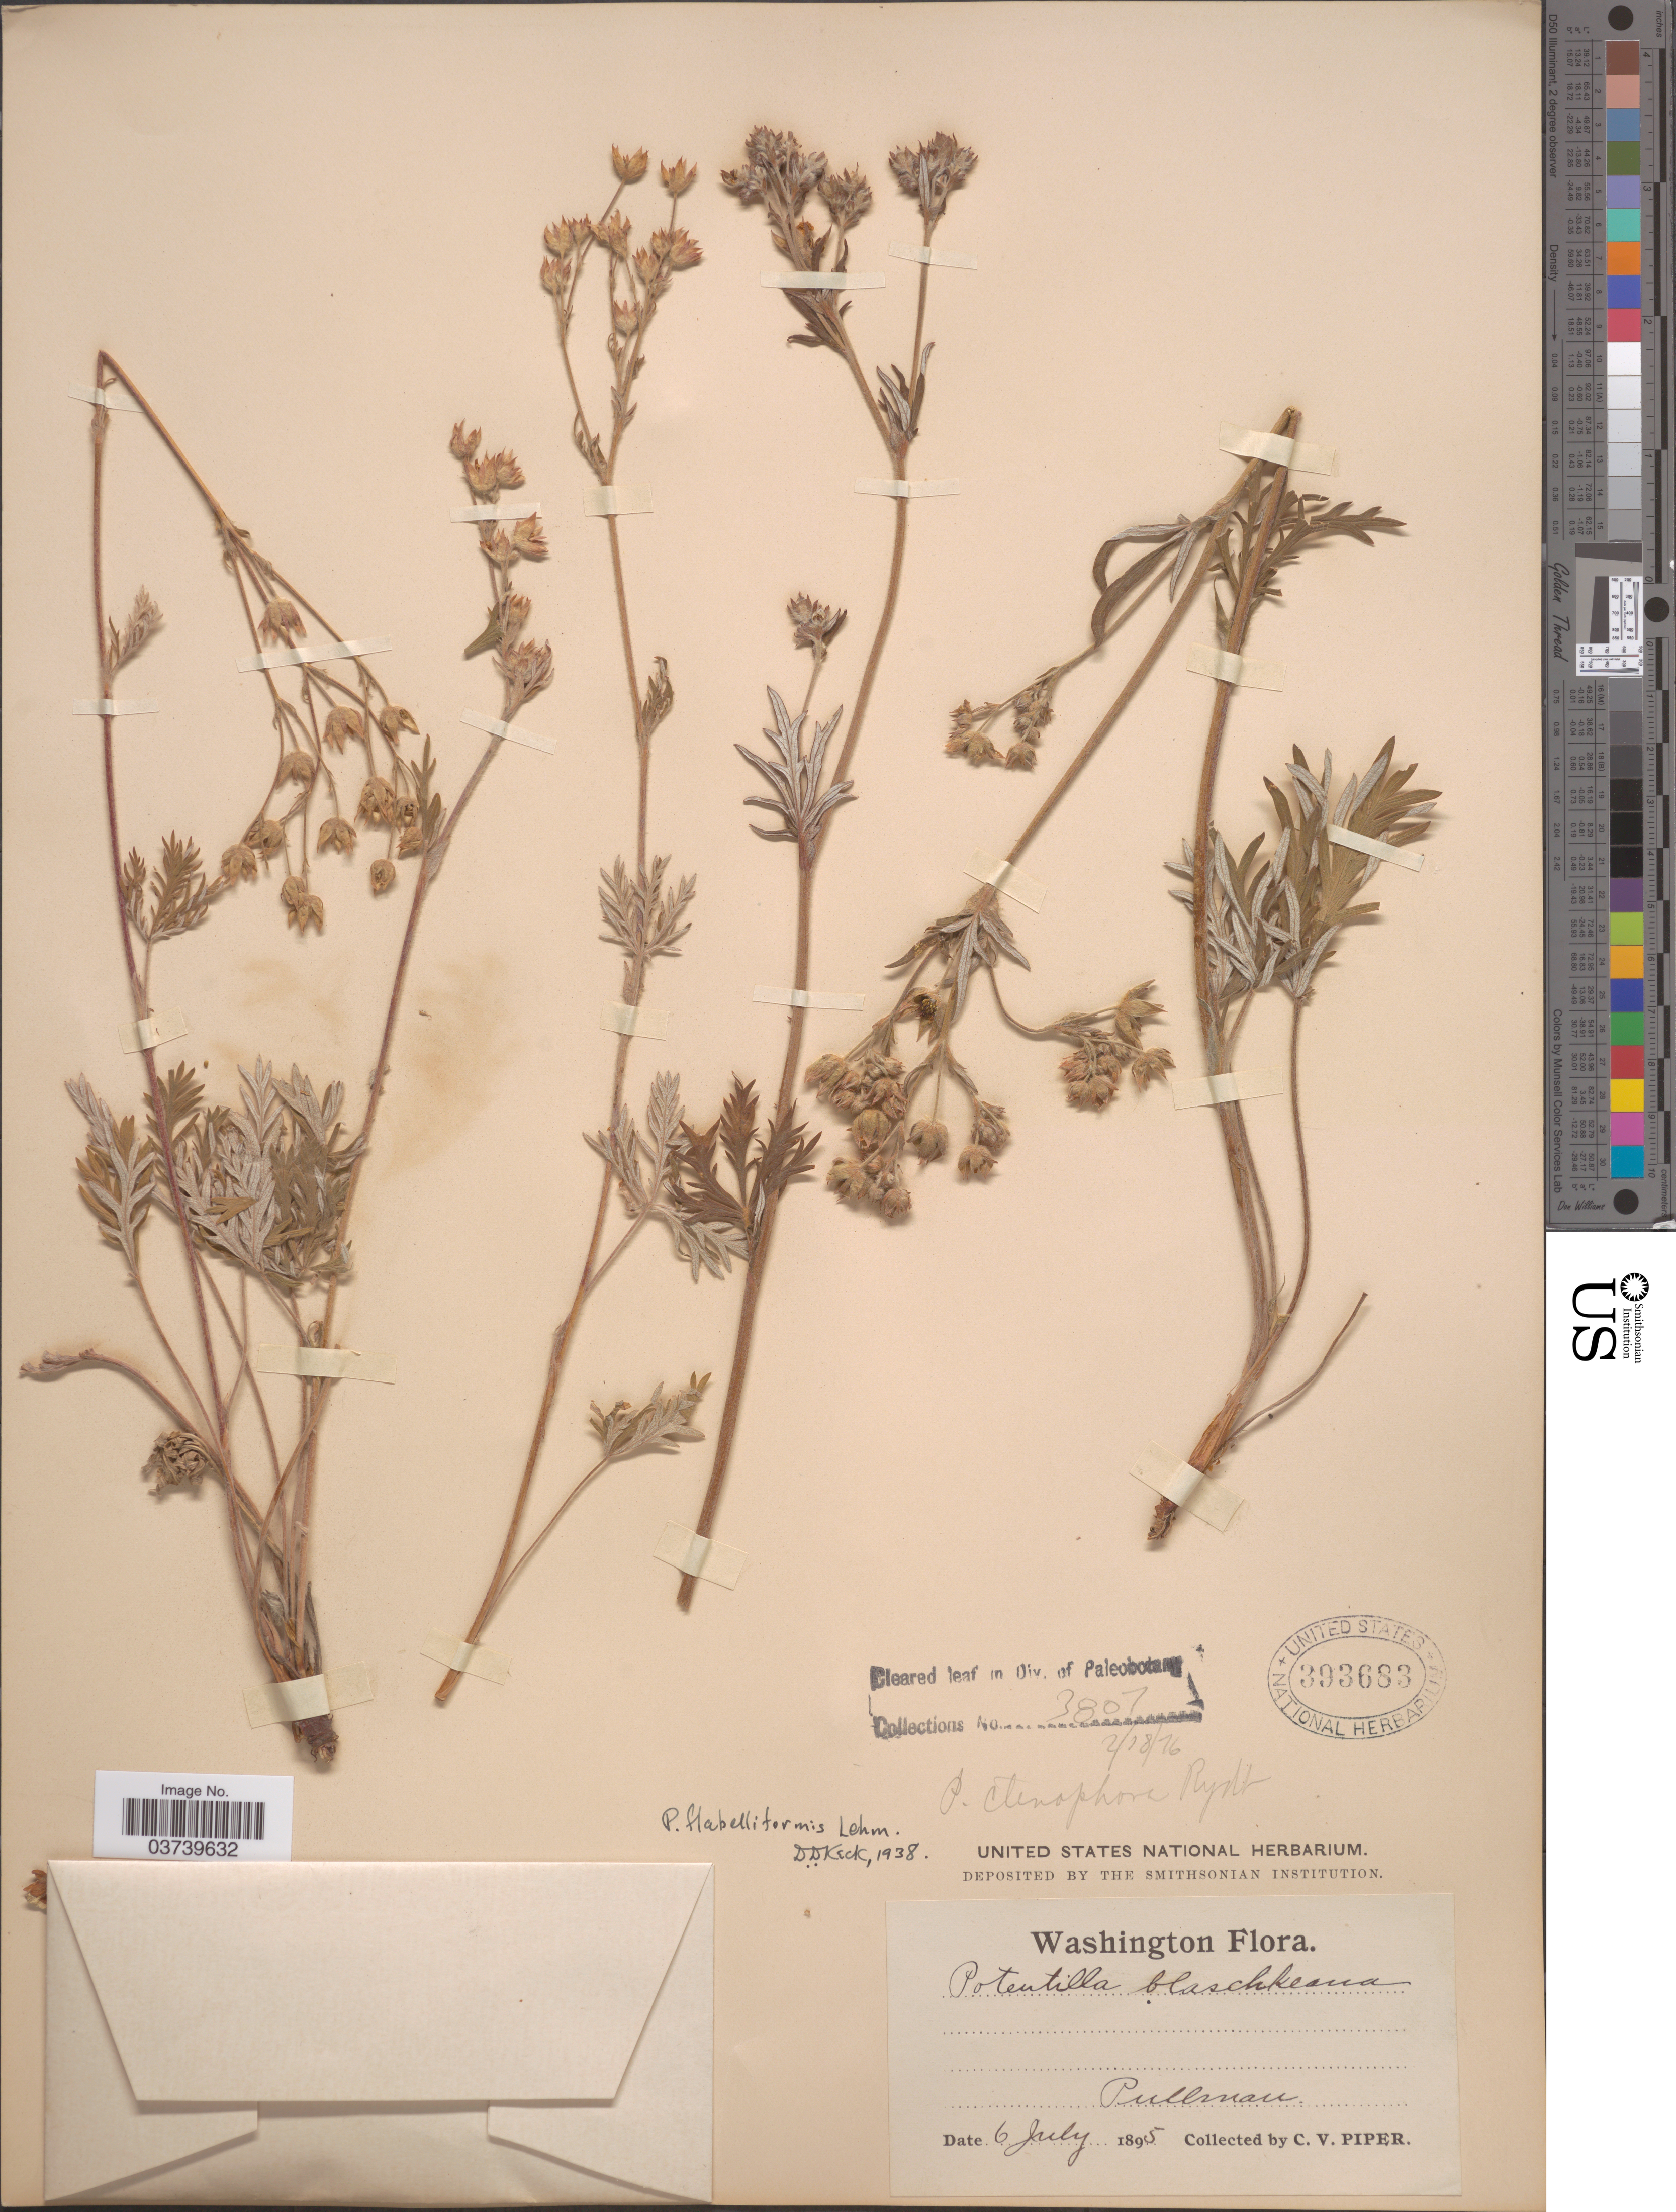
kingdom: Plantae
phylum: Tracheophyta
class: Magnoliopsida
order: Rosales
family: Rosaceae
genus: Potentilla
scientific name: Potentilla gracilis var. flabelliformis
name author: (Lehm.) Nutt.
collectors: C. V. Piper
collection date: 1895-07-06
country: United States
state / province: Washington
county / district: Whitman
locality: Pullman.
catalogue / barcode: US 393683